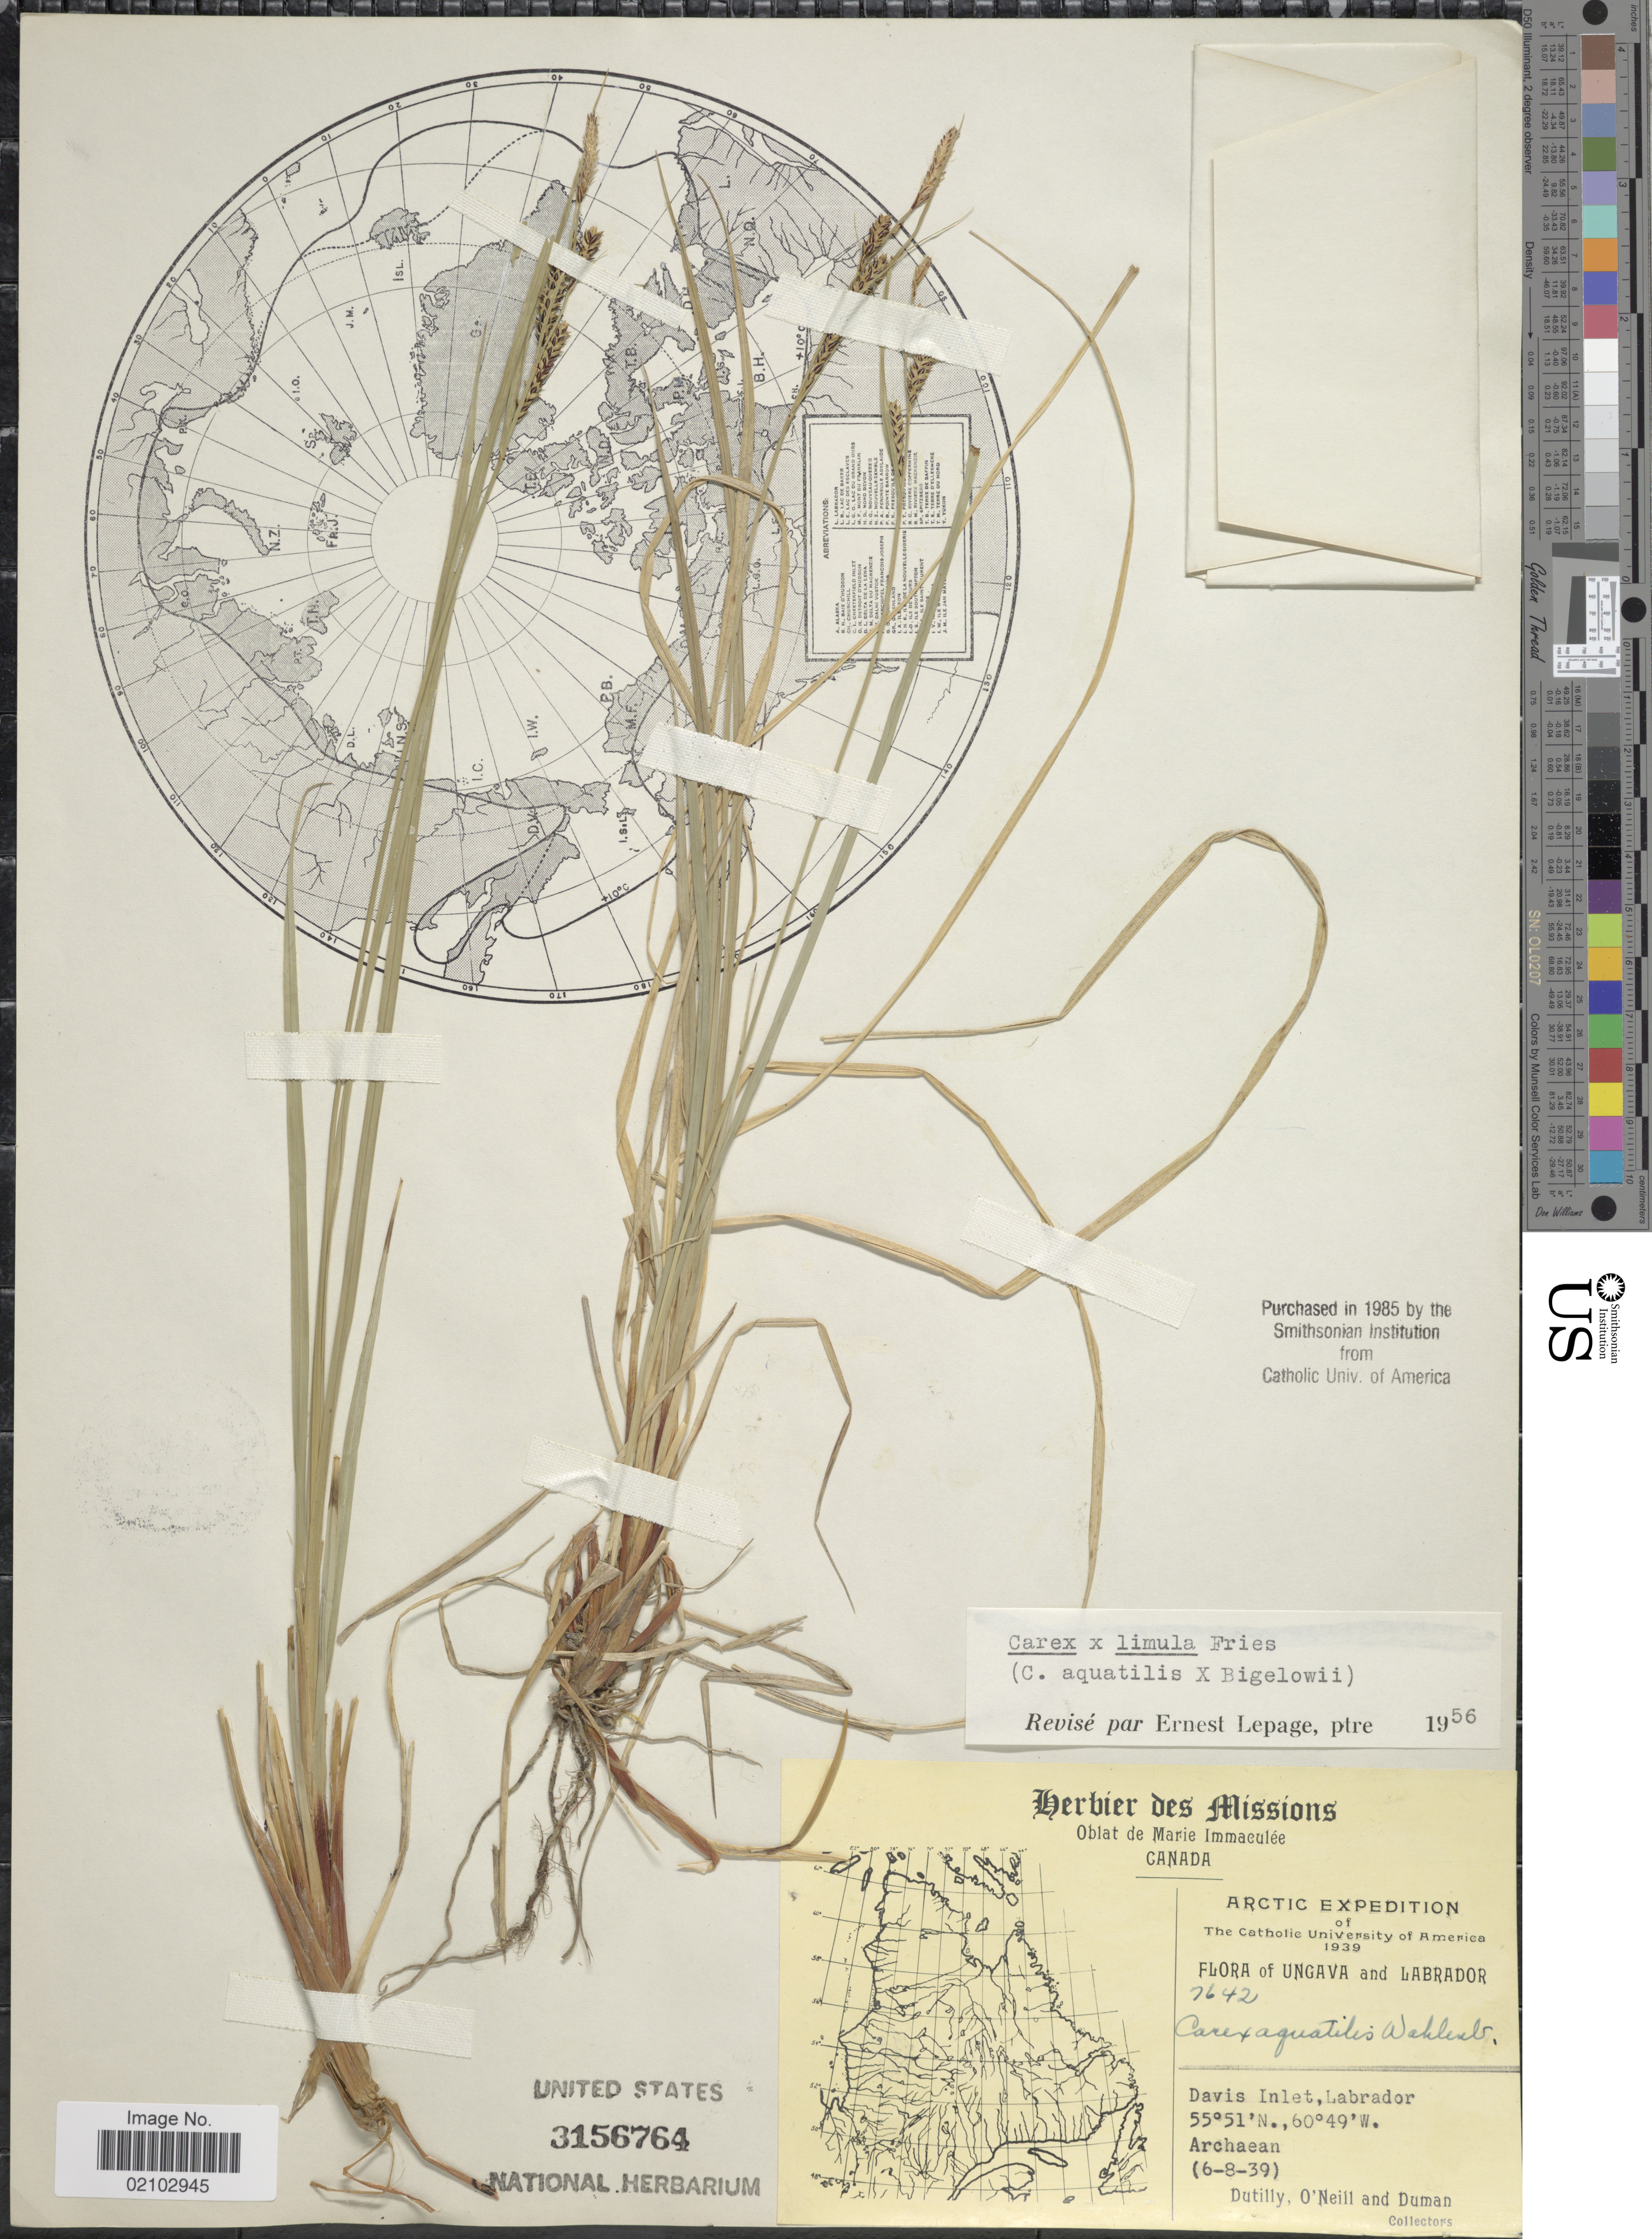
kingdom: Plantae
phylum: Tracheophyta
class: Liliopsida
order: Poales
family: Cyperaceae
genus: Carex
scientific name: Carex aquatilis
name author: Wahlenb.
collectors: -. Dutilly, -. O'Neill & -. Duman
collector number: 7642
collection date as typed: Transcribed d/m/y: 6/8/39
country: Canada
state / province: Newfoundland and Labrador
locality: Arctic, Labrador, Davis Inlet.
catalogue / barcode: US 3156764